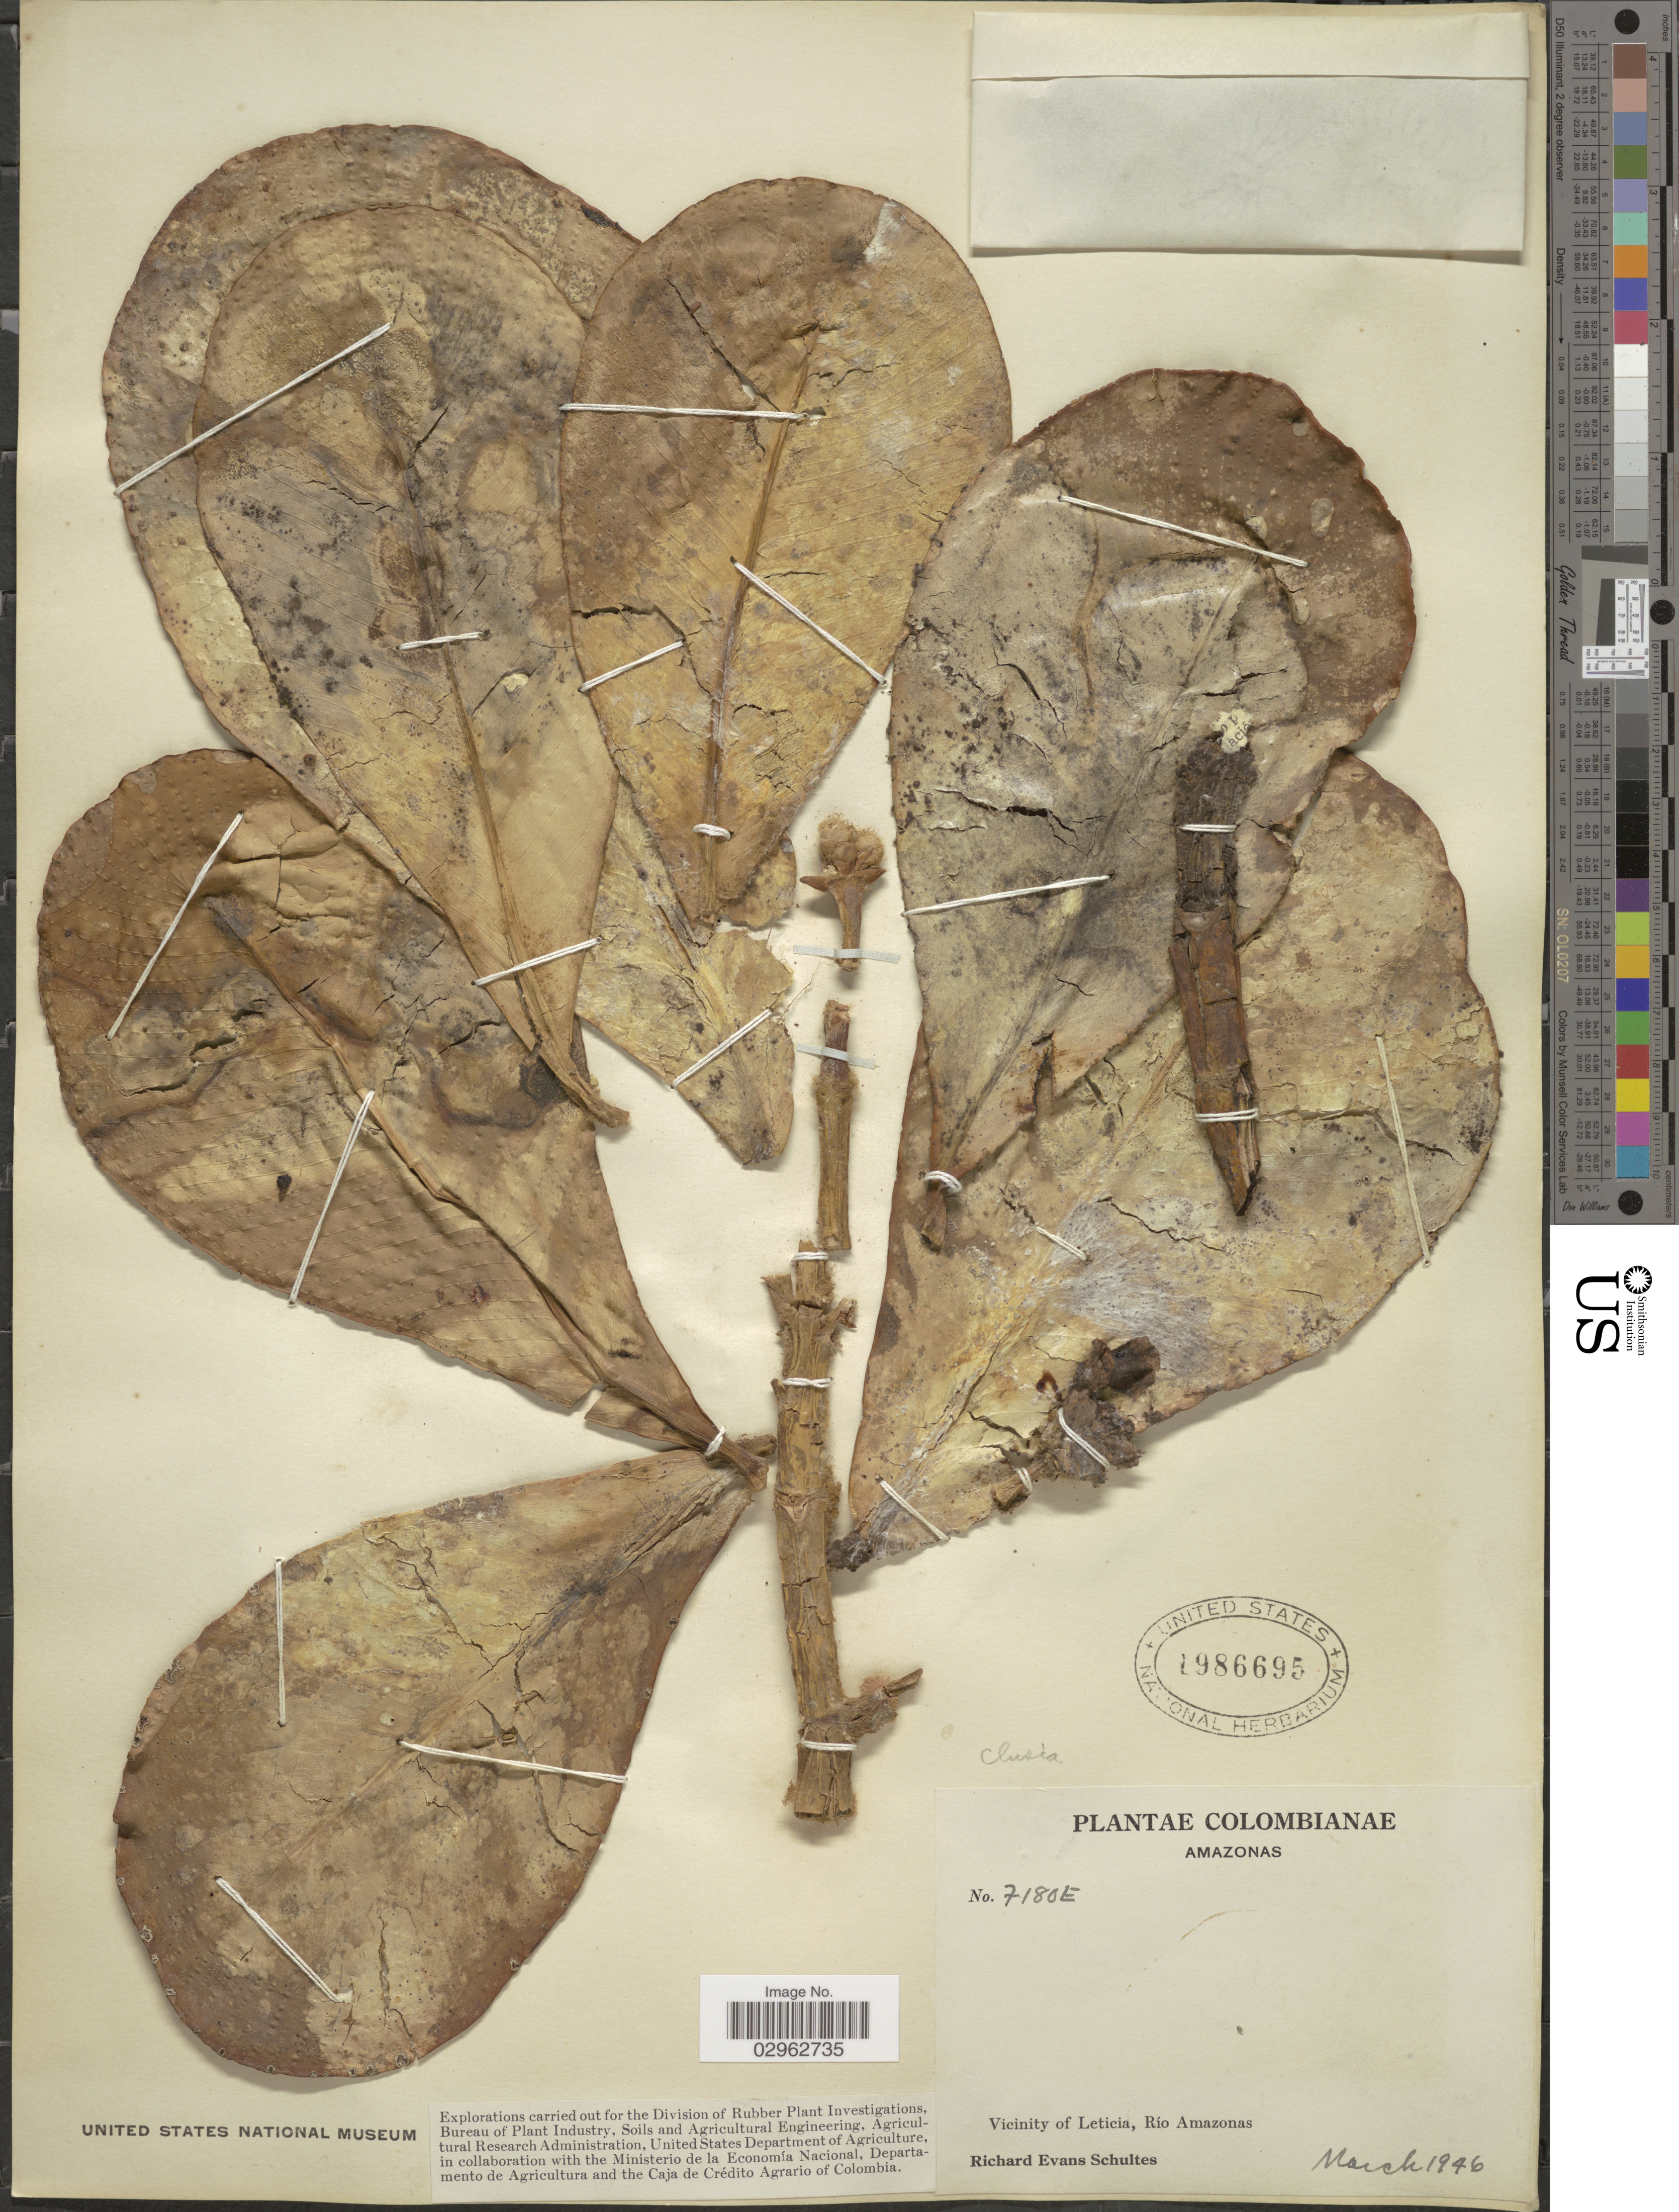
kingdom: Plantae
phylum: Tracheophyta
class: Magnoliopsida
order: Malpighiales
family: Clusiaceae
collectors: R. E. Schultes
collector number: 7180E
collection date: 1946-03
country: Colombia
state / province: Amazônas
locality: Vicinity of Leticia, Río Amazonas.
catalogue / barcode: US 1986695